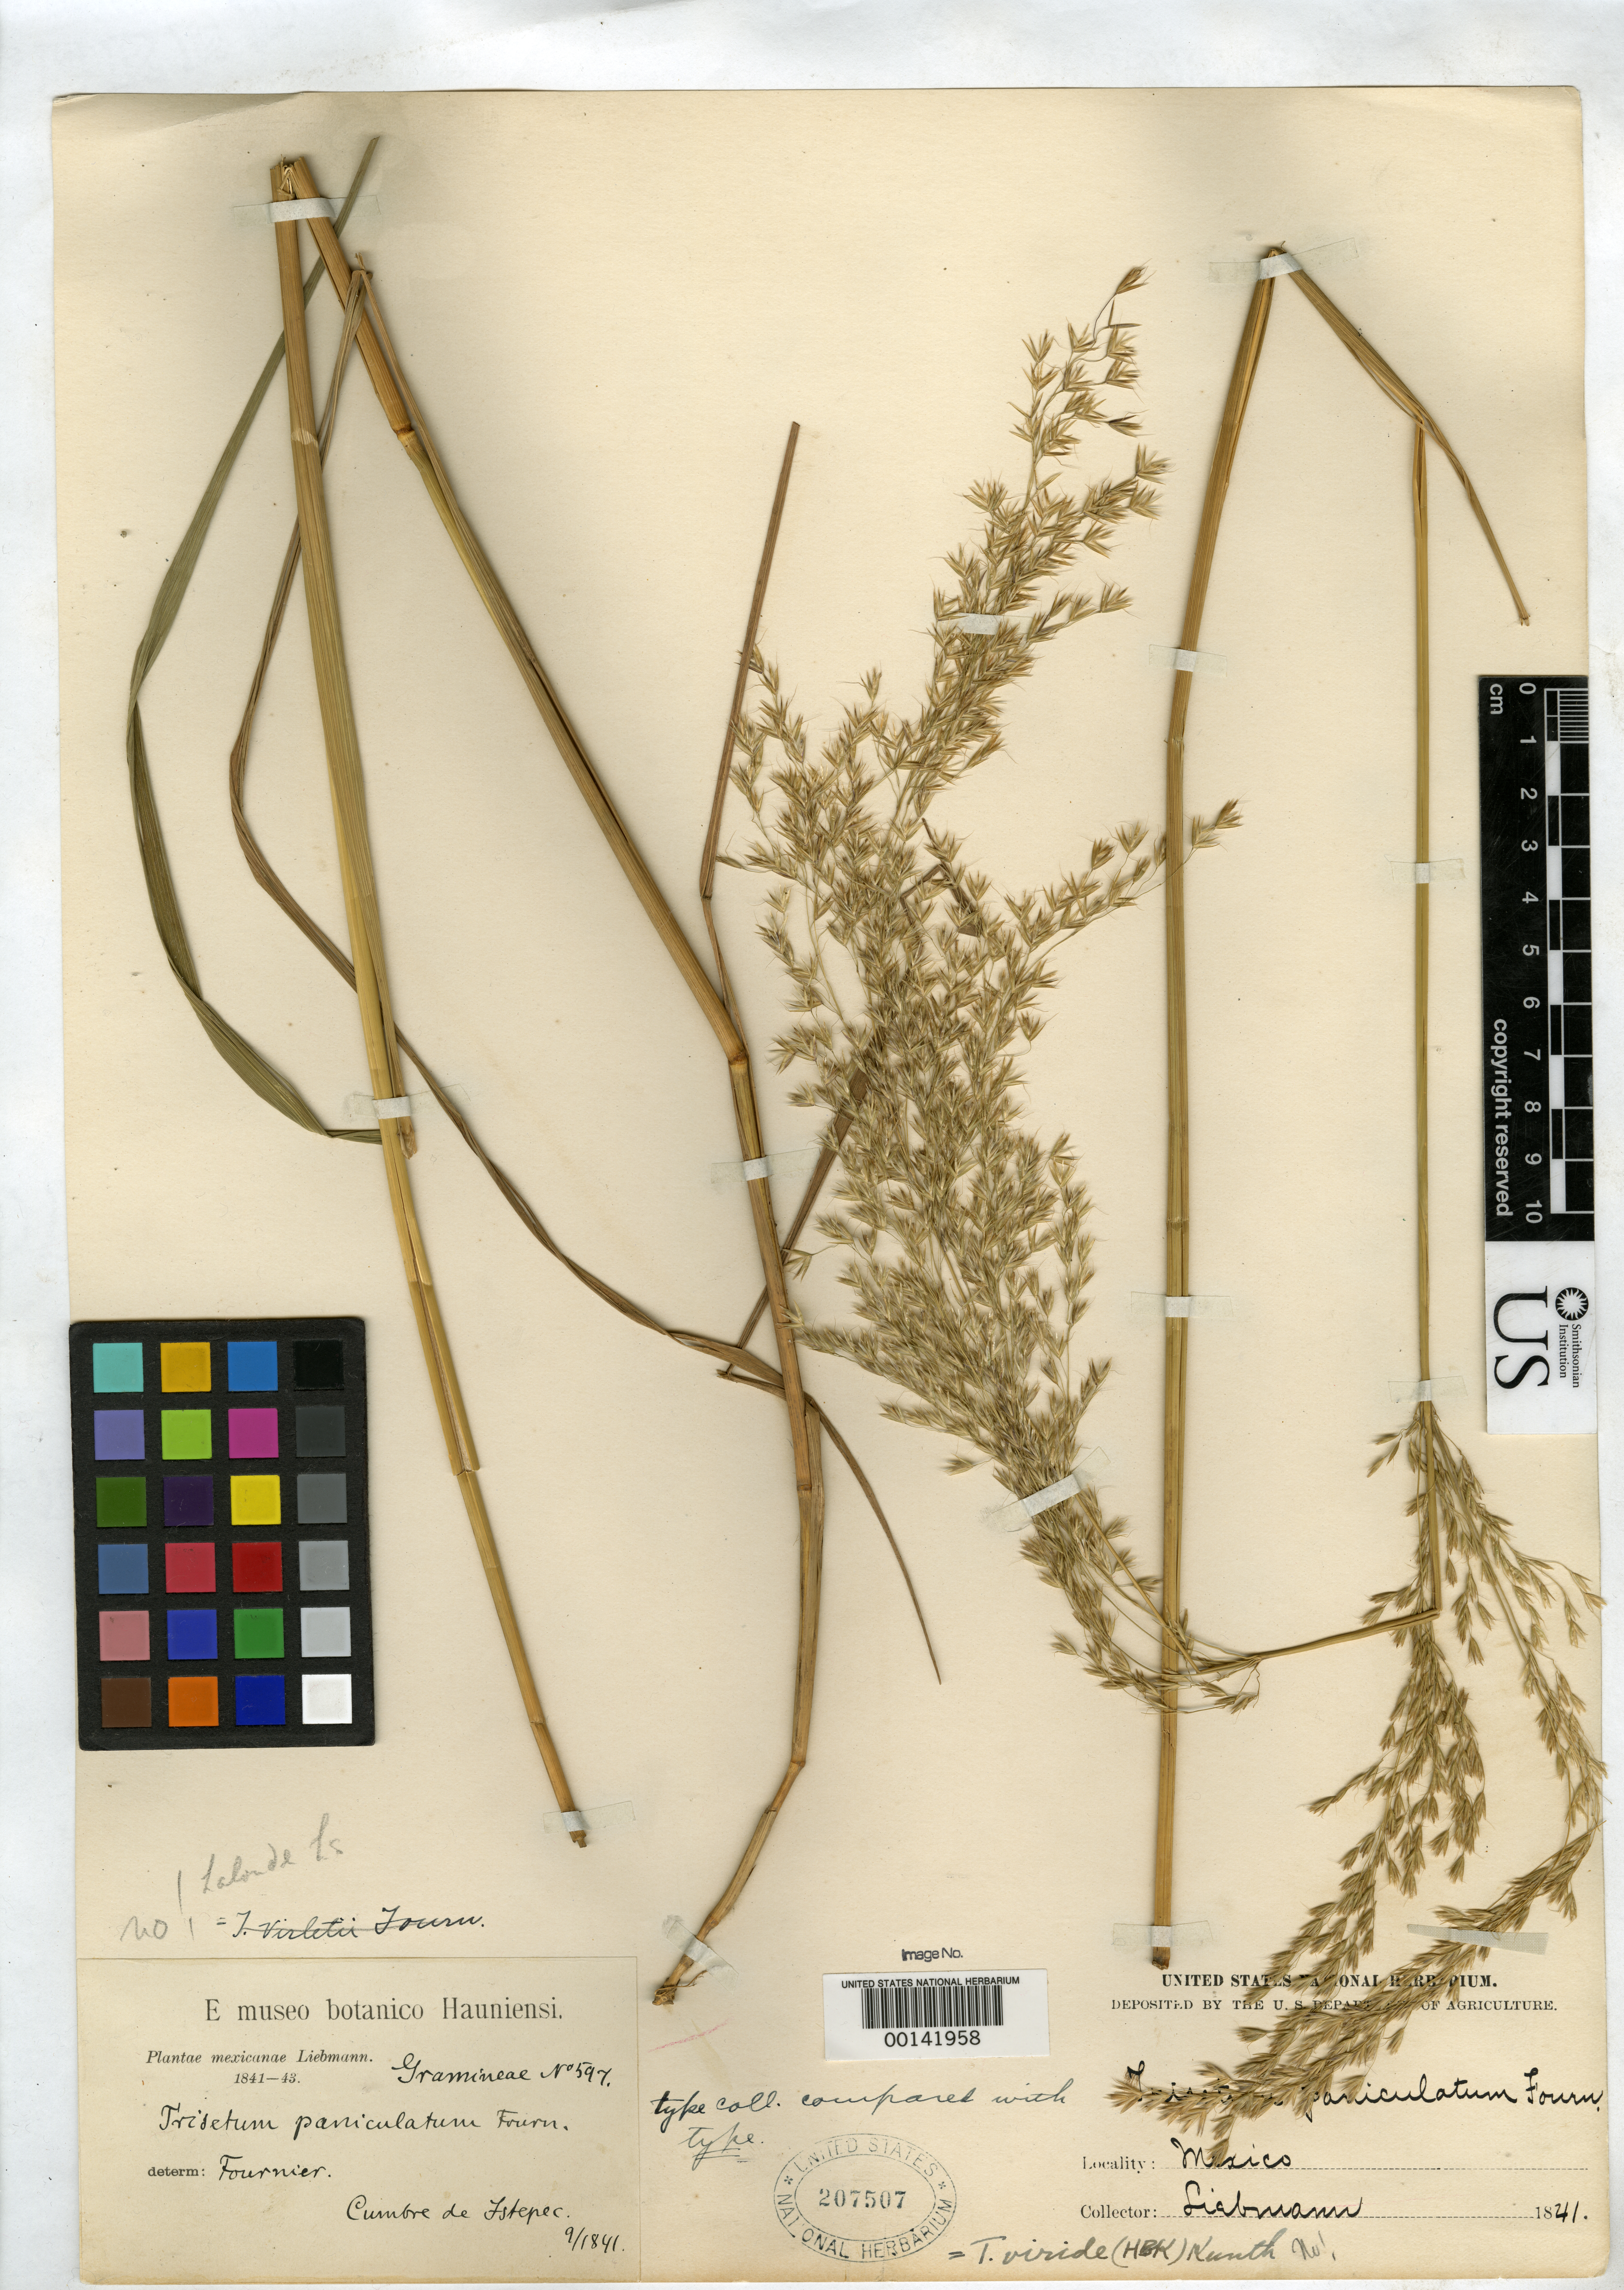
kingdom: Plantae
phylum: Tracheophyta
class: Liliopsida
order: Poales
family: Poaceae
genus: Trisetum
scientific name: Trisetum paniculatum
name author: E. Fourn.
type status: Type Collection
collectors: F. M. Liebmann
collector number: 597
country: Mexico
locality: Cumbre de Istepec.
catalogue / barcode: US 207507